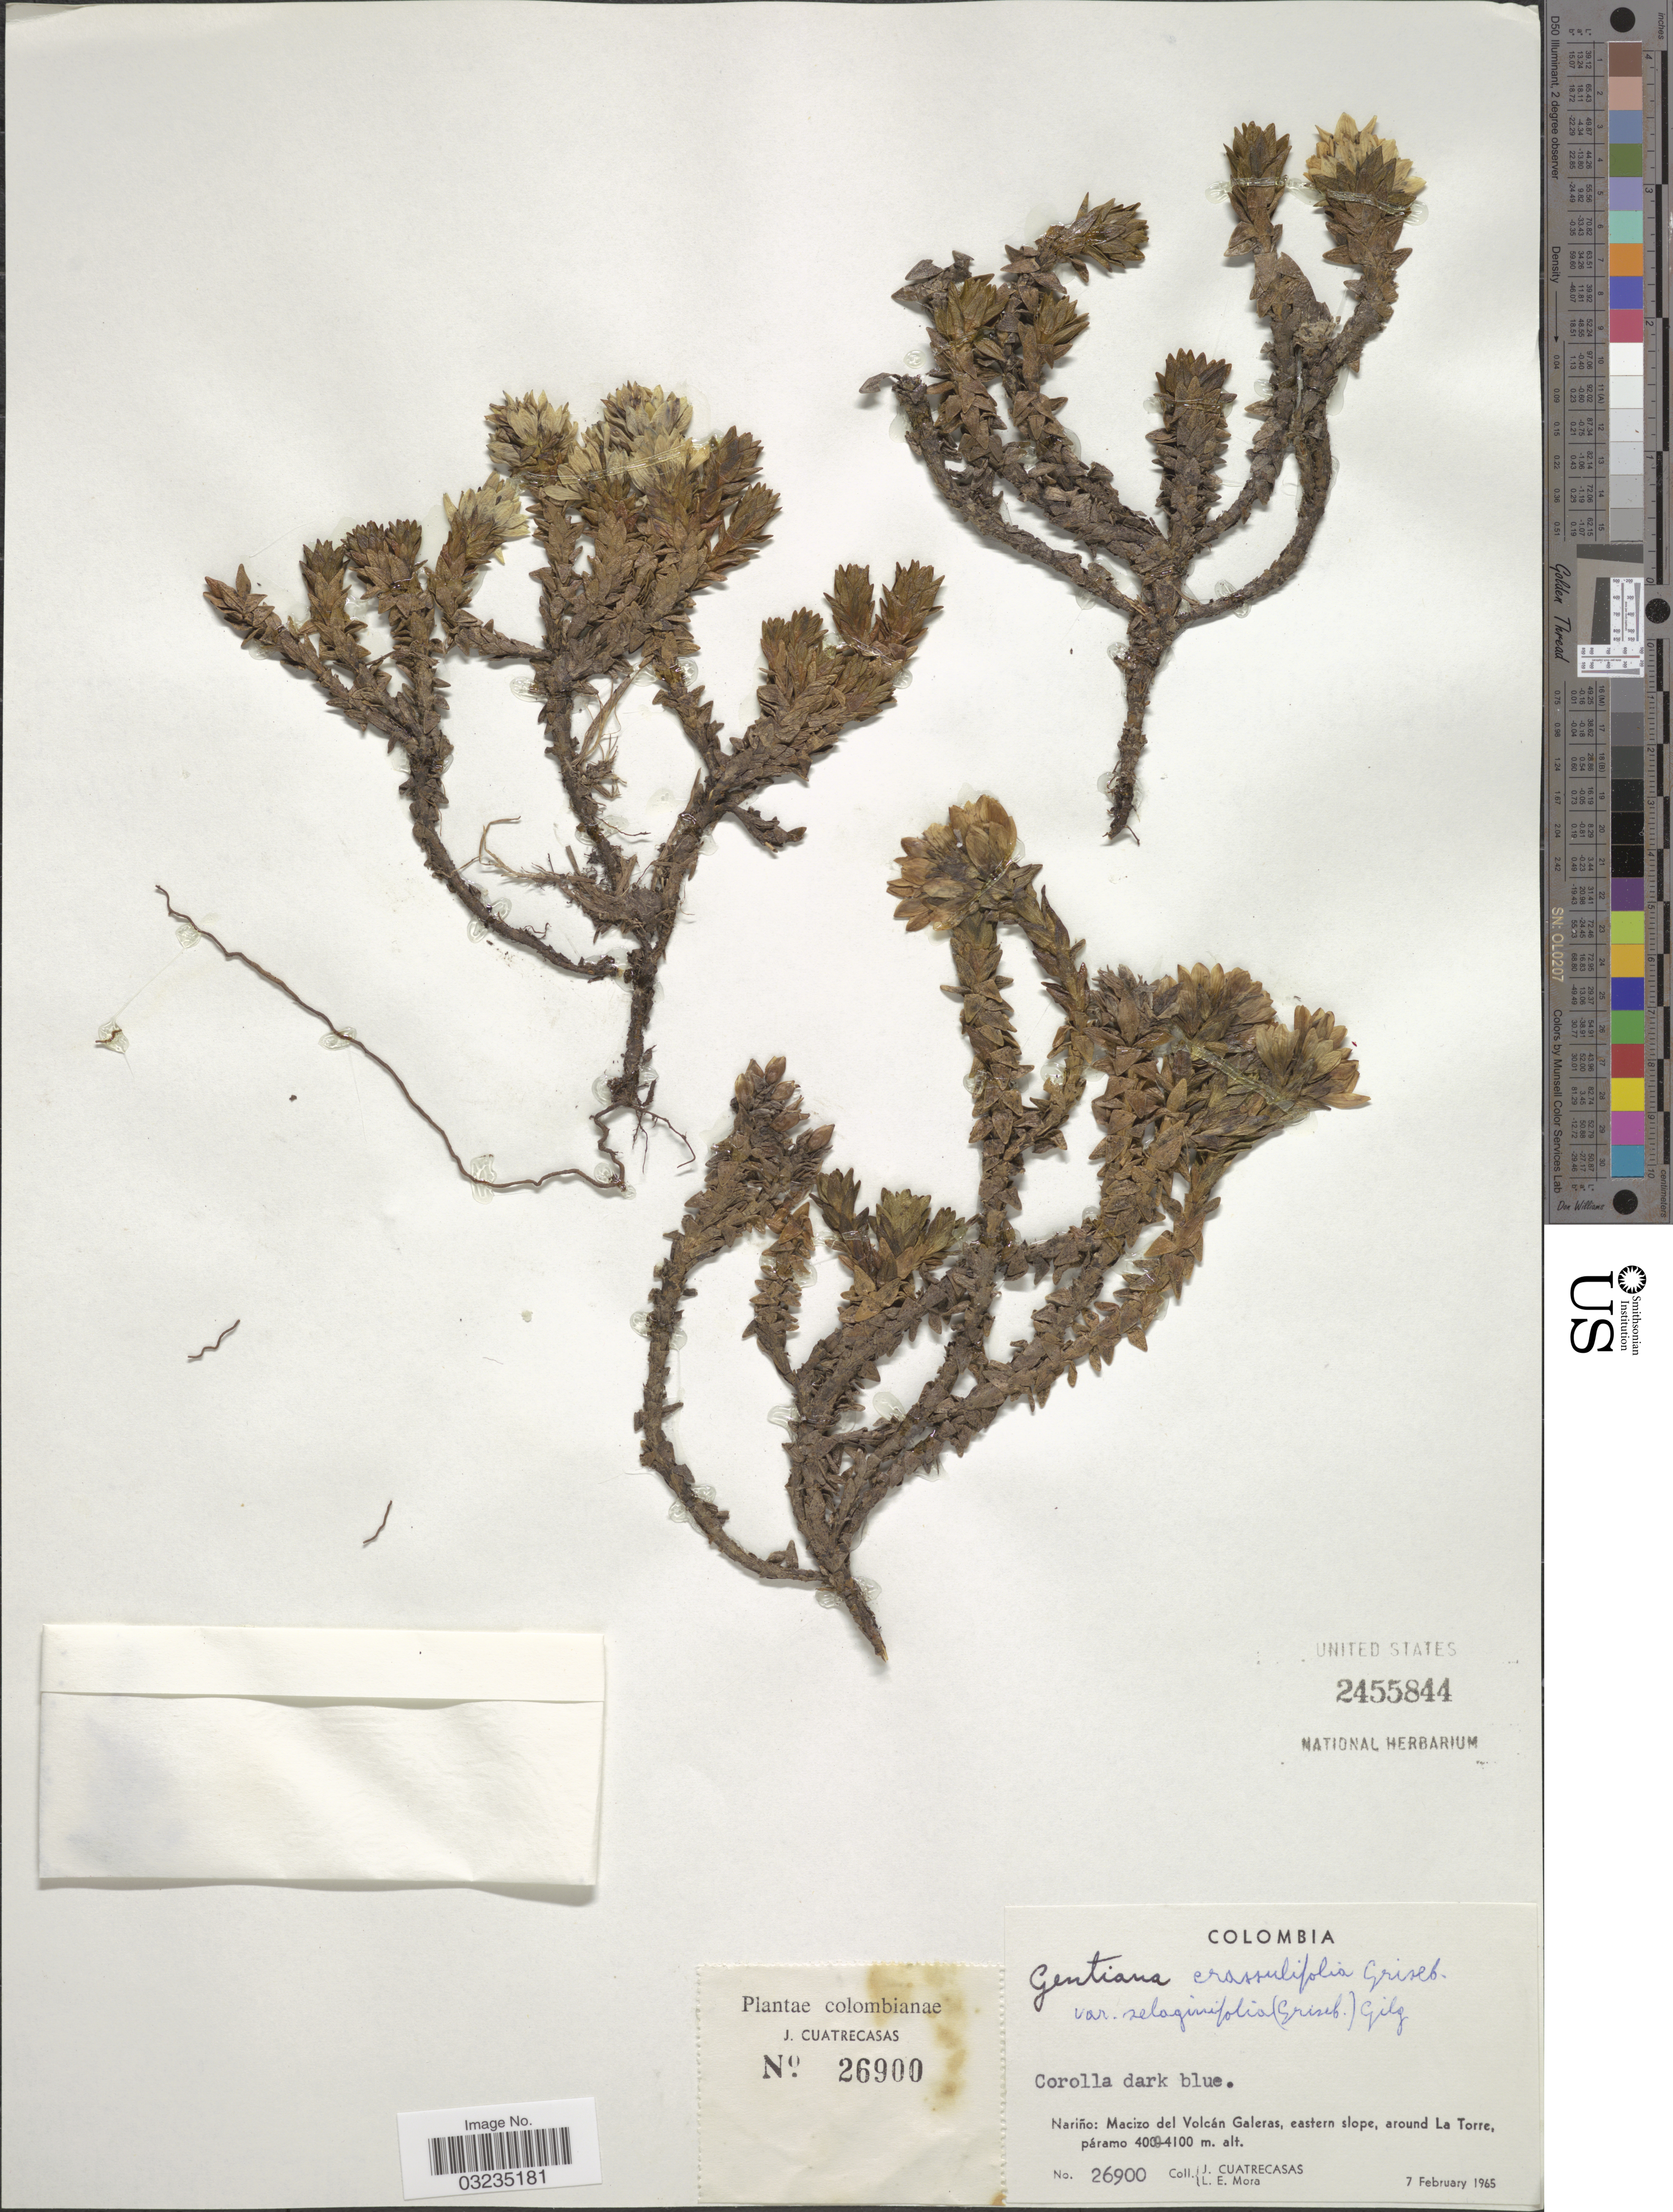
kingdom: Plantae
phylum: Tracheophyta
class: Magnoliopsida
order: Gentianales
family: Gentianaceae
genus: Gentiana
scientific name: Gentiana crassulifolia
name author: Griseb.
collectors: J. Cuatrecasas & L. Mora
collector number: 26900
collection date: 1965-02-07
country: Colombia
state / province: Nariño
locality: Macizo del Volcán Galeras, eastern slope, around La Torre, páramo.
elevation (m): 4000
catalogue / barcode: US 2455844